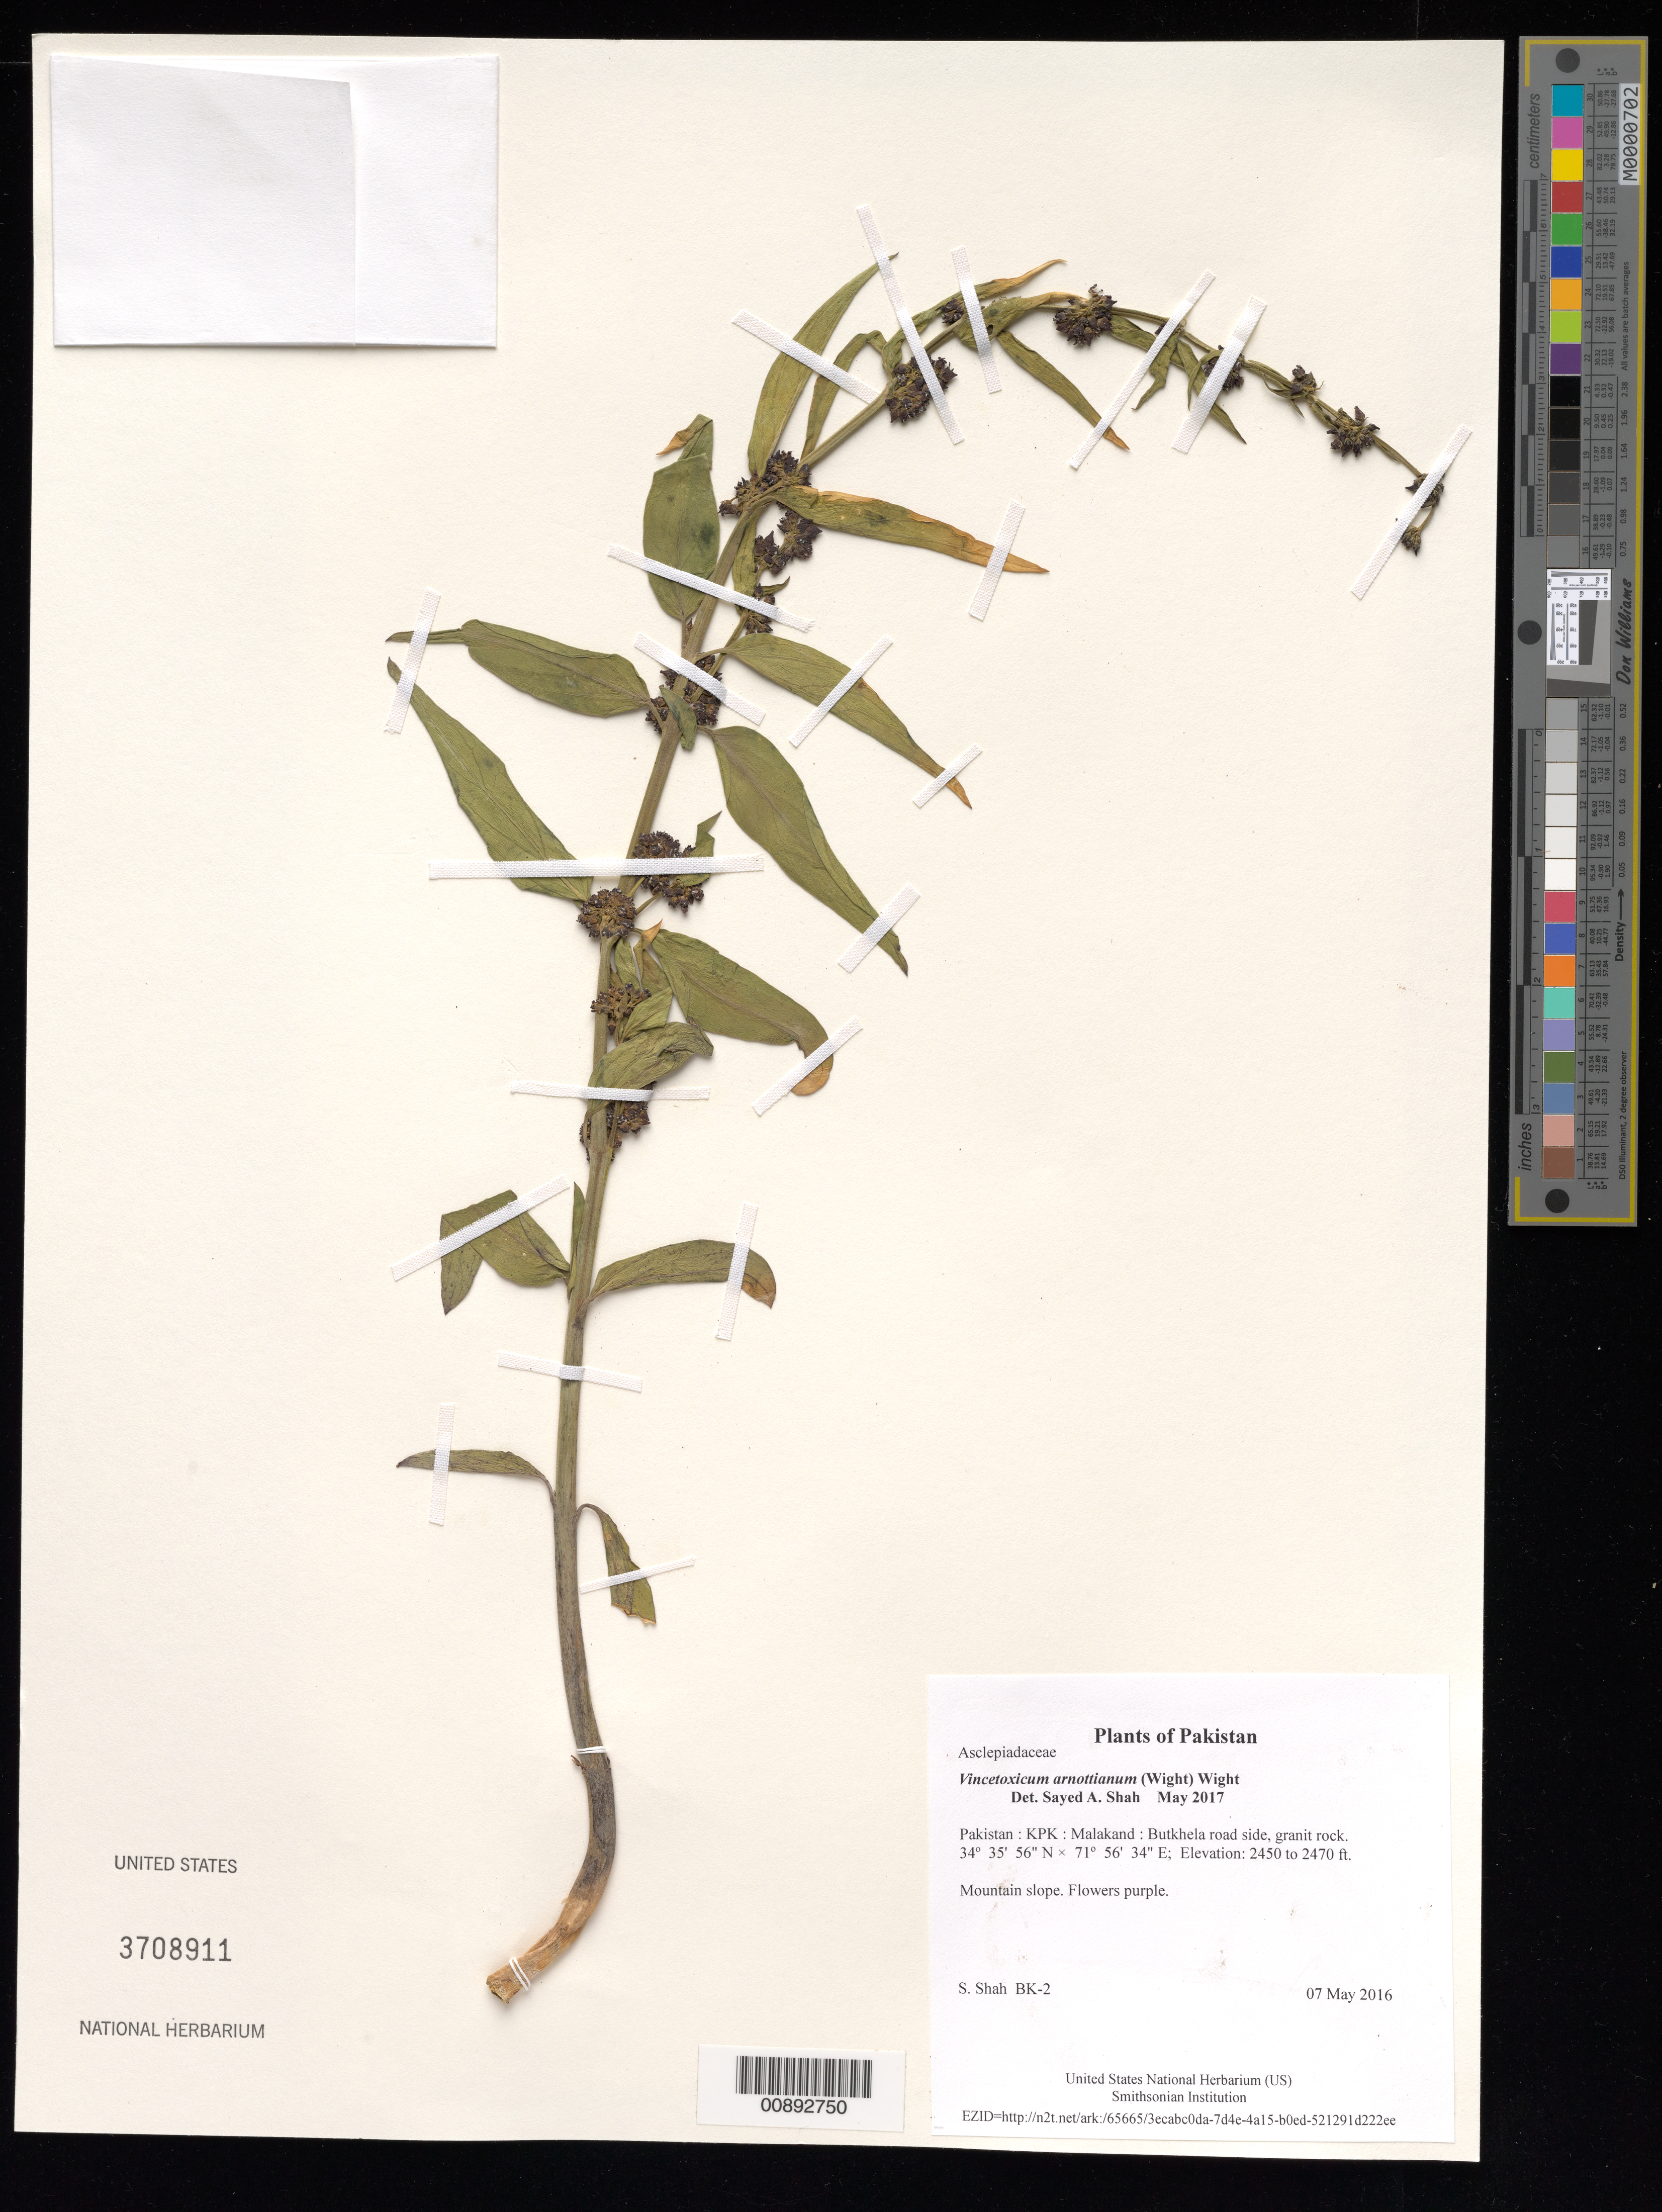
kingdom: Plantae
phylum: Tracheophyta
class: Magnoliopsida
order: Gentianales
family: Apocynaceae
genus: Vincetoxicum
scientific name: Vincetoxicum arnottianum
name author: (Wight) Wight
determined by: Shah, Azizullah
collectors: S. A. Shah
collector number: BK-2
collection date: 2016-05-07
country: Pakistan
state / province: Khyber Pakhtunkhwa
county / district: Malakand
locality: Butkhela road side, granite rock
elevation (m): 747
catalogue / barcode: US 3708911